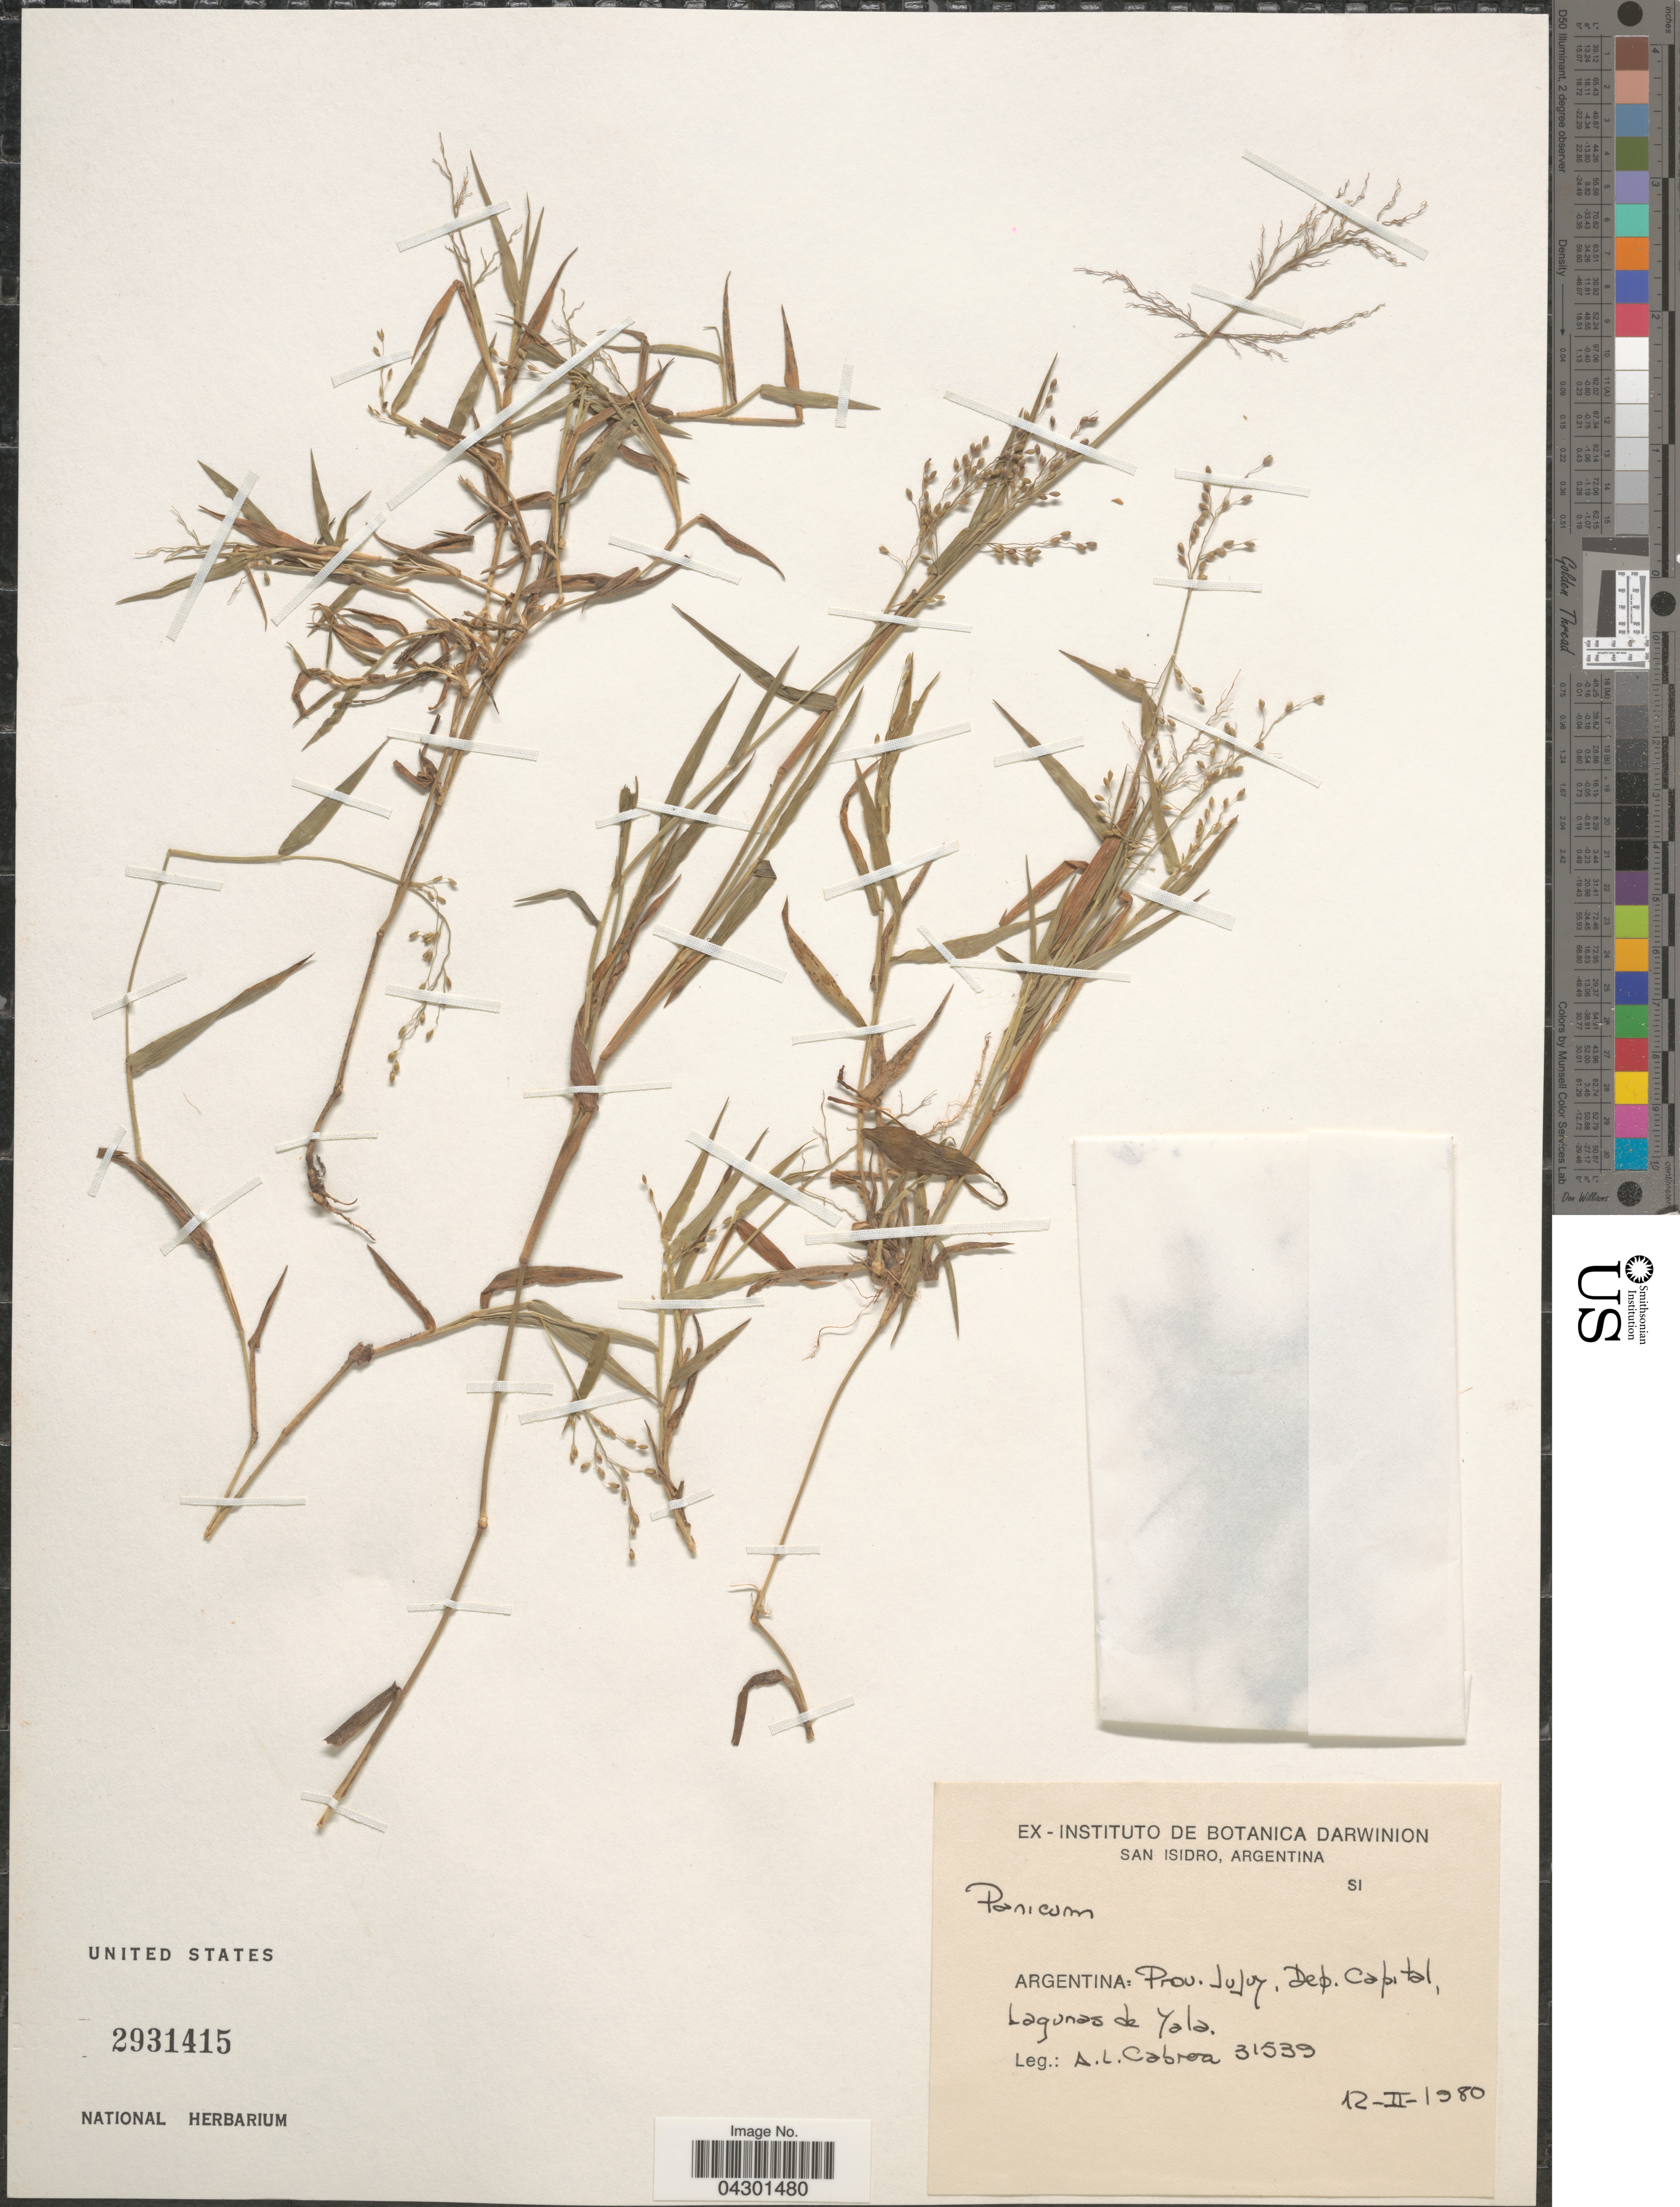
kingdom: Plantae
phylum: Tracheophyta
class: Liliopsida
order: Poales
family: Poaceae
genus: Panicum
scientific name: Panicum sp.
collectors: A. L. Cabrera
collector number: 31539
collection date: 1980-02-12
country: Argentina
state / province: Jujuy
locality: Dep. Capital, Lagunas de Yala.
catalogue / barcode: US 2931415